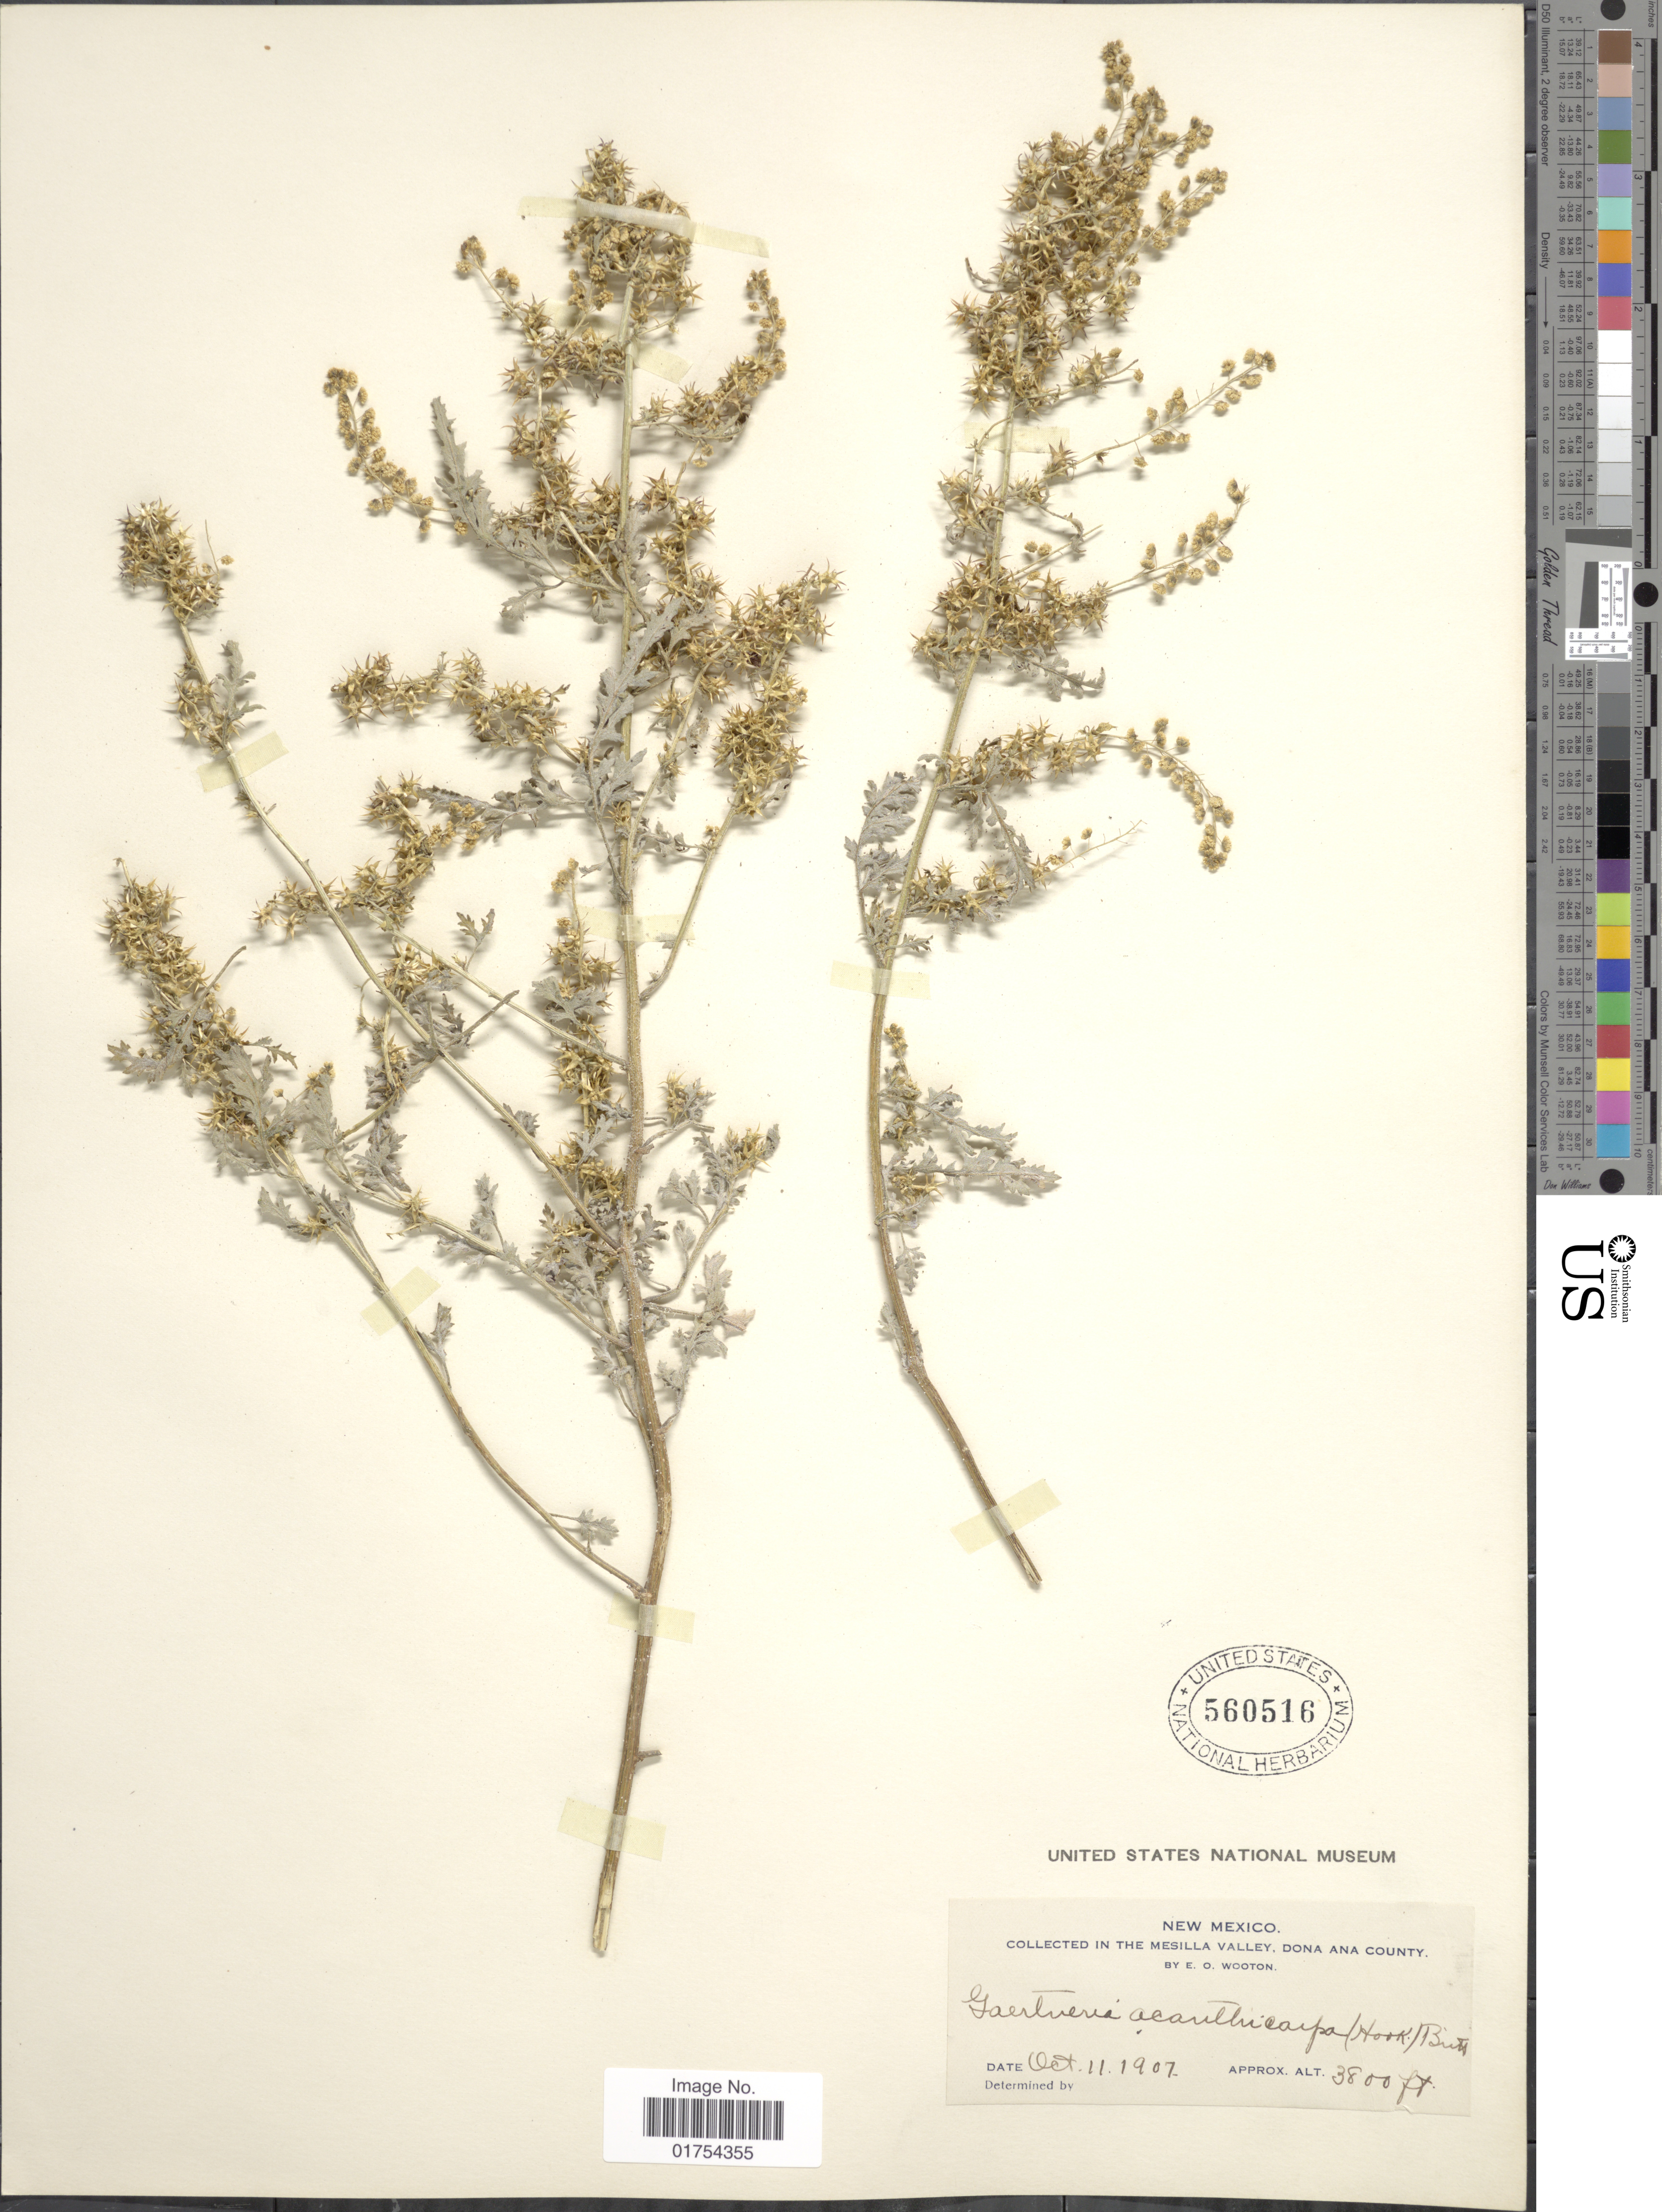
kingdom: Plantae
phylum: Tracheophyta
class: Magnoliopsida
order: Asterales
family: Asteraceae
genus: Franseria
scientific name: Franseria acanthicarpa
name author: Coville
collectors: E. O. Wooton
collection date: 1907-10-11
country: United States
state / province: New Mexico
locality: Mesilla Valley, Dona Ana County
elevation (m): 1158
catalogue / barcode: US 560516